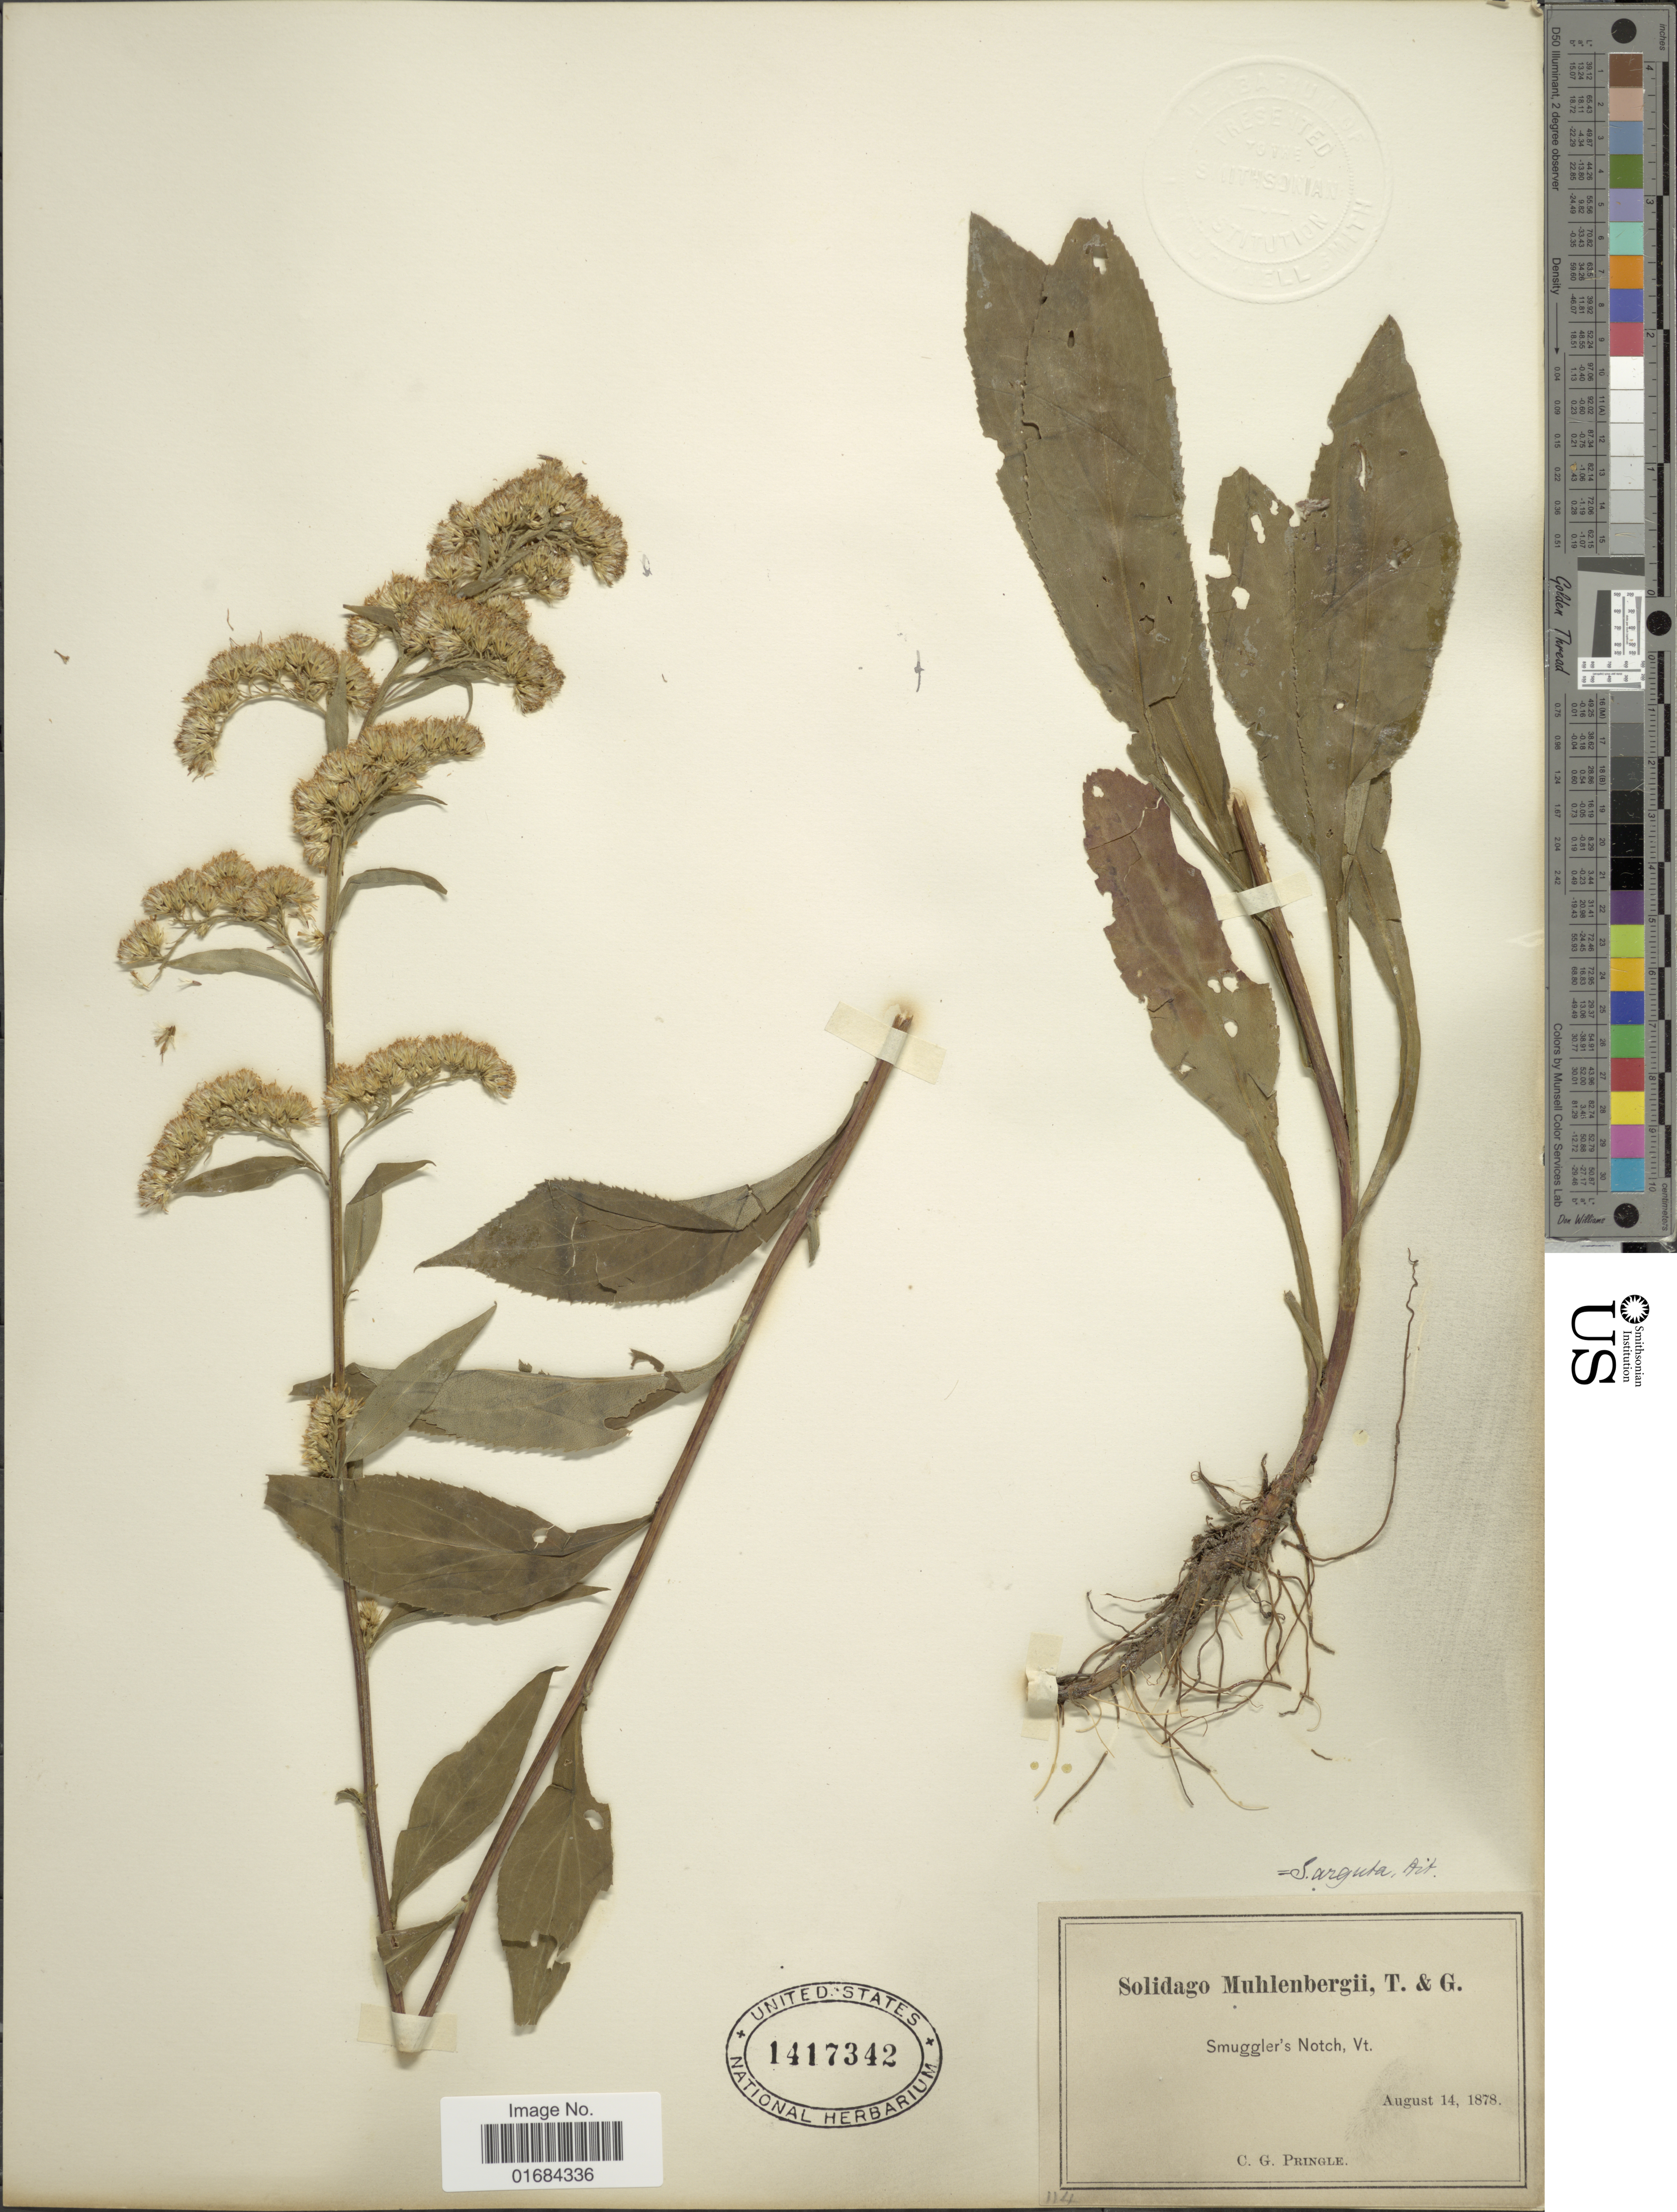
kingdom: Plantae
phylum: Tracheophyta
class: Magnoliopsida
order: Asterales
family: Asteraceae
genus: Solidago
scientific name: Solidago arguta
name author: Aiton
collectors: C. G. Pringle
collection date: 1878-08-14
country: United States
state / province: Vermont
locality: Smuggler's Notch.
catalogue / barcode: US 1417342